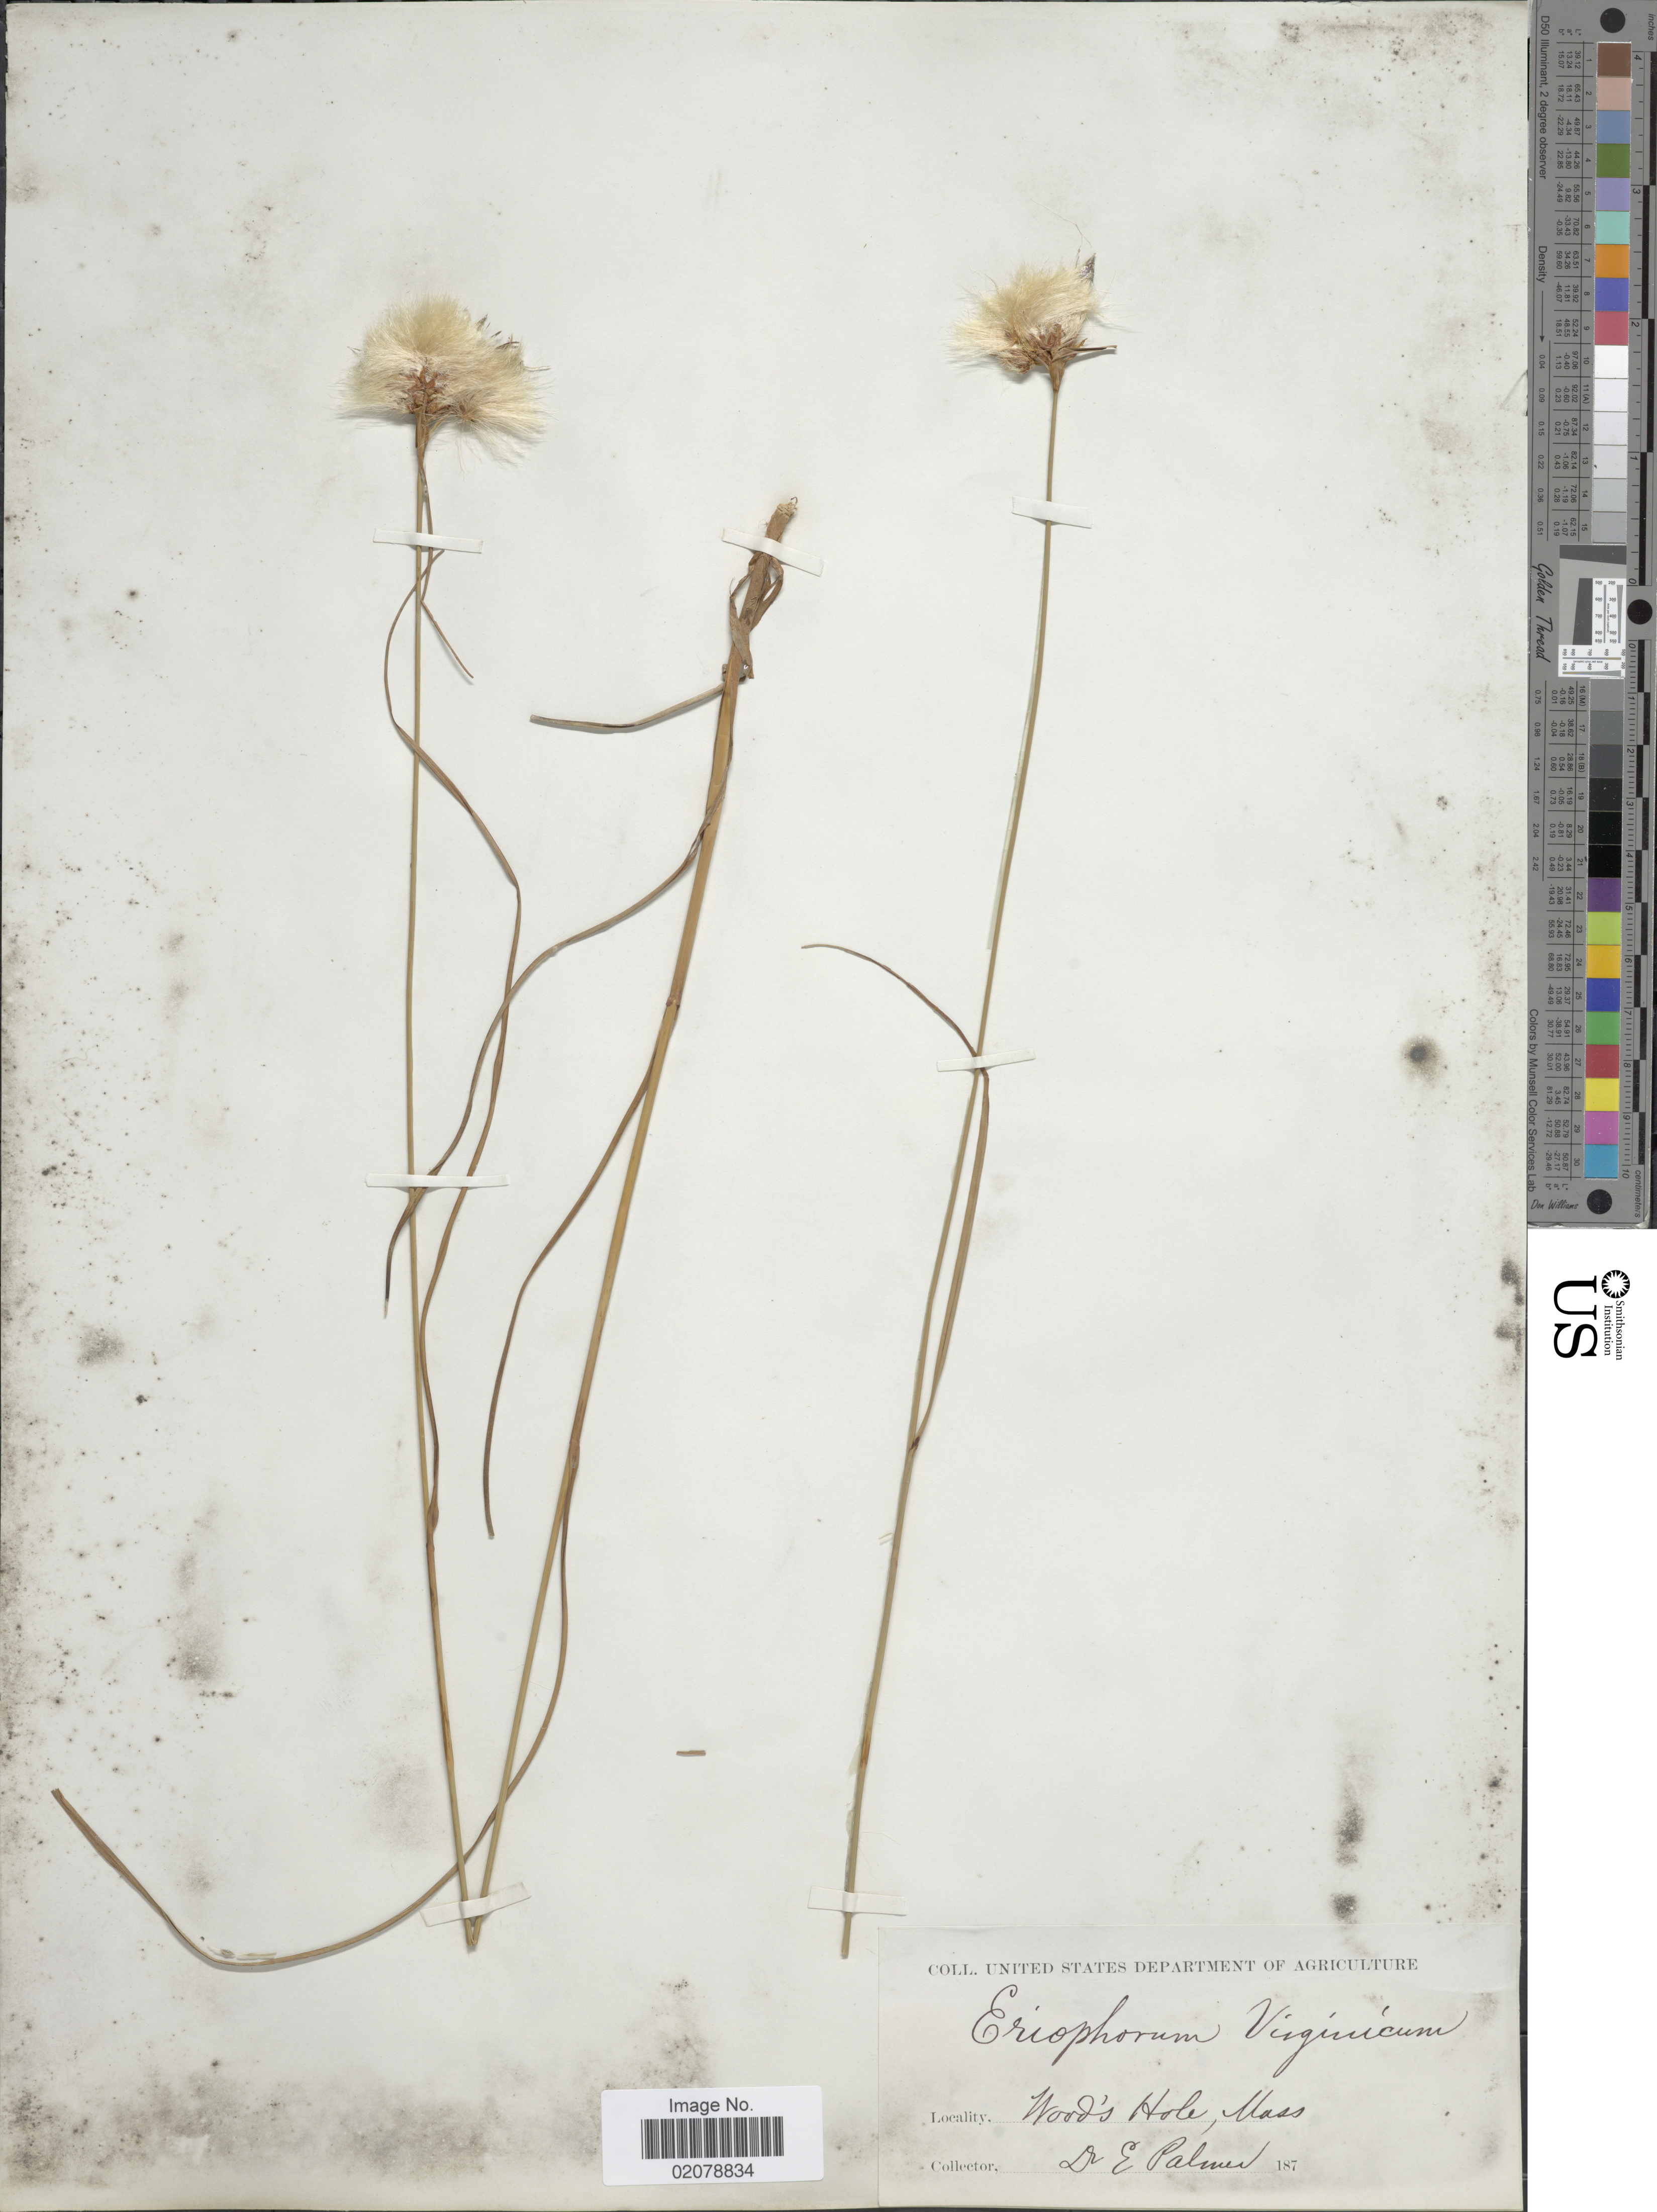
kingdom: Plantae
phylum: Tracheophyta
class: Liliopsida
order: Poales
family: Cyperaceae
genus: Eriophorum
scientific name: Eriophorum virginicum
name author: L.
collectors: E. Palmer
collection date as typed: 187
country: United States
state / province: Massachusetts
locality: Wood's Hole